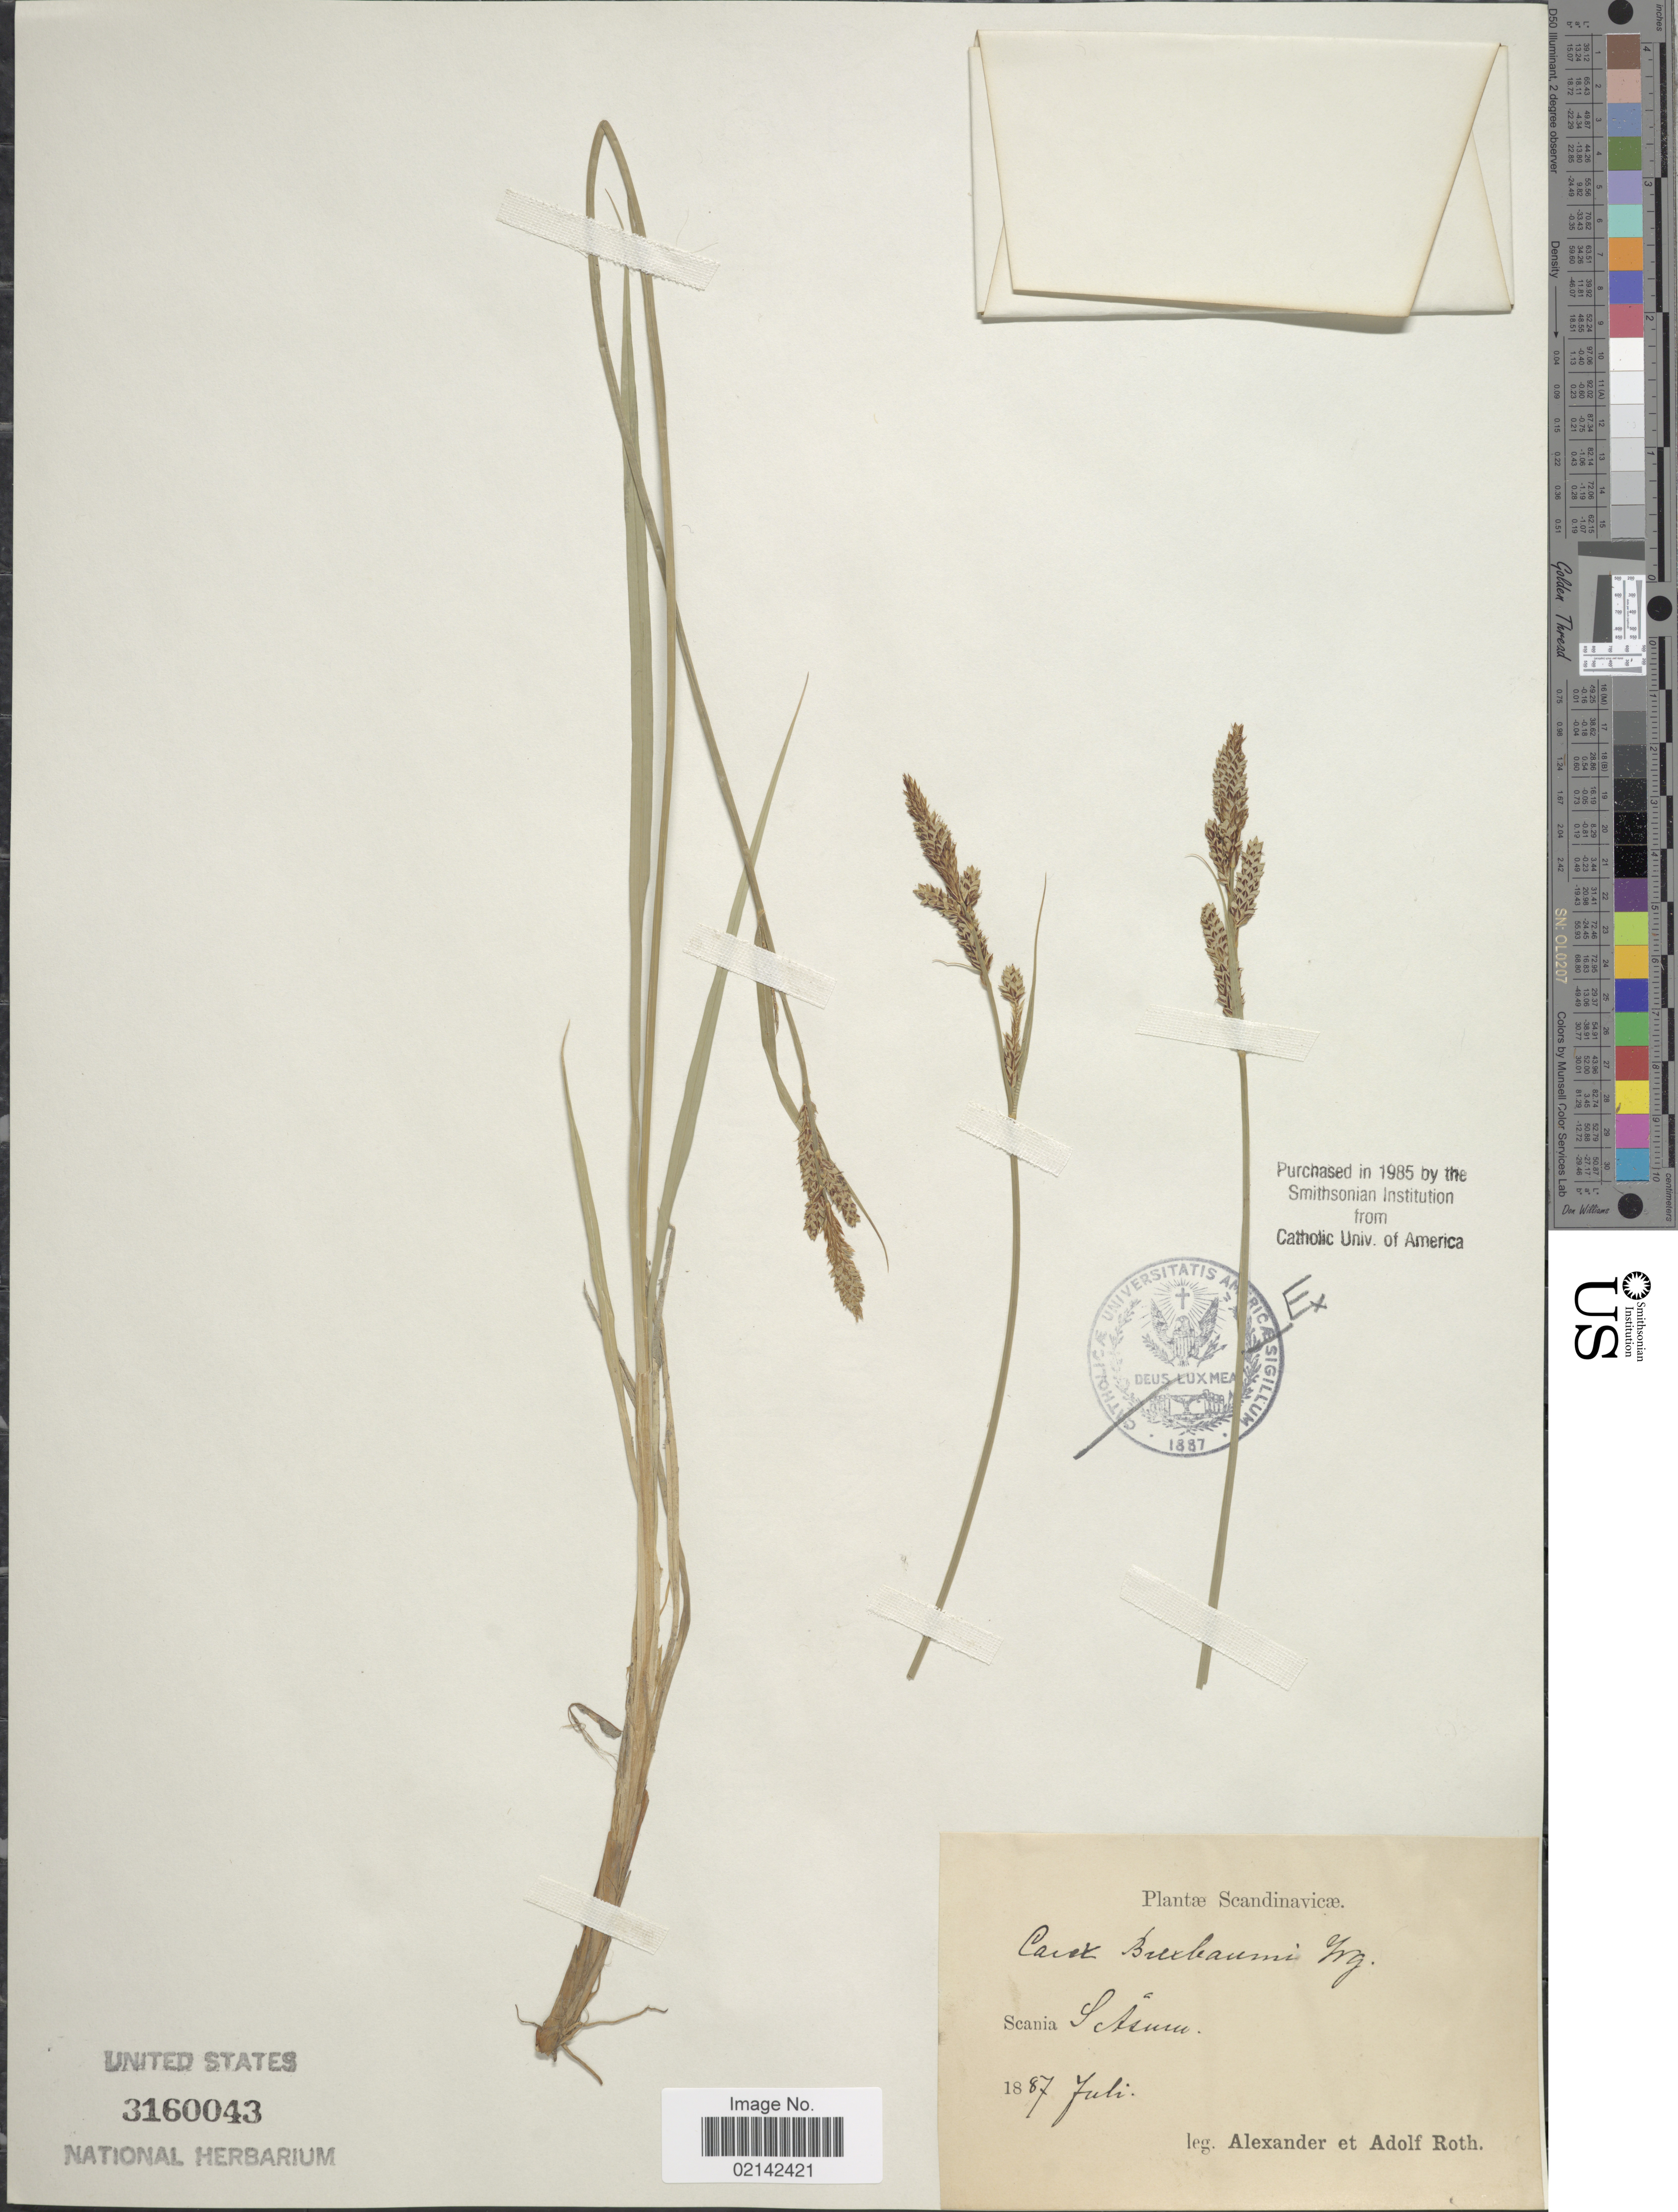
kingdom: Plantae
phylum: Tracheophyta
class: Liliopsida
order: Poales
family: Cyperaceae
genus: Carex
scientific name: Carex buxbaumii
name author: Wahlenb.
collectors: Alexander, -- & A. W. Roth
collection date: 1887-07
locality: Scandinavicae, Scania [Foreign script]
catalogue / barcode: US 3160043